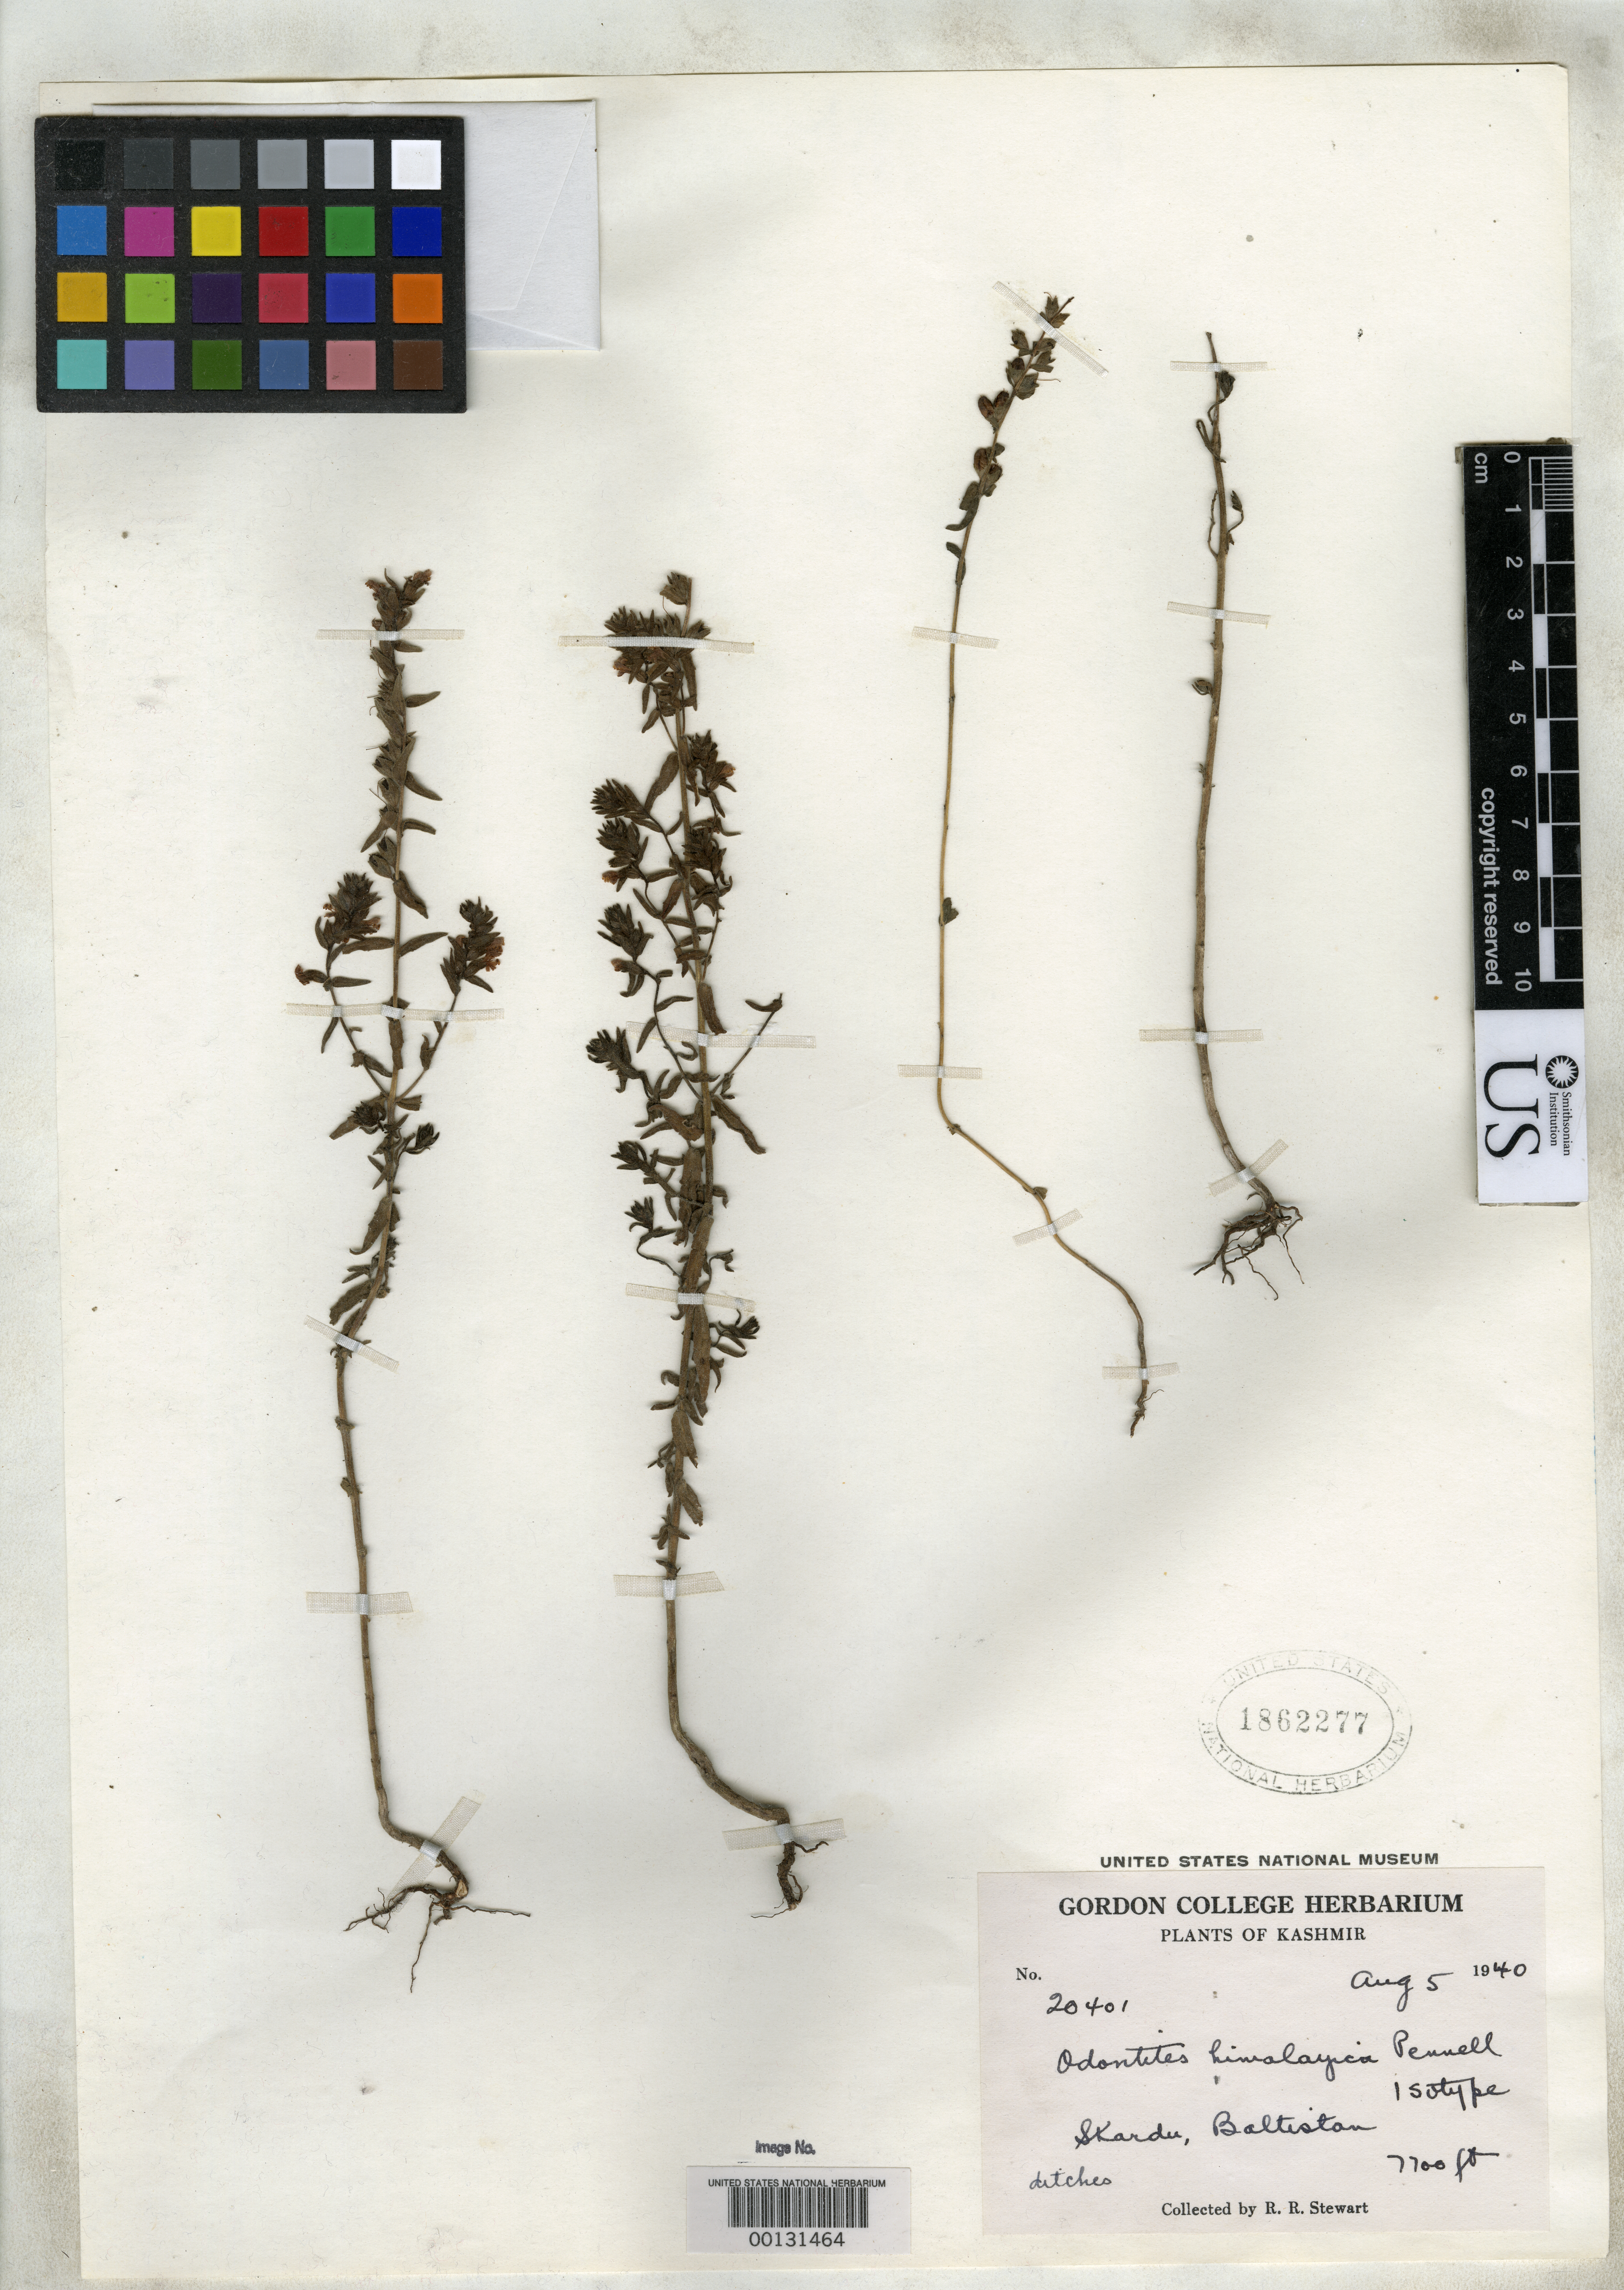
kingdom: Plantae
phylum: Tracheophyta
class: Magnoliopsida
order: Lamiales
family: Orobanchaceae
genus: Odontites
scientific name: Odontites himalayica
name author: Pennell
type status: Isotype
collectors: R. R. Stewart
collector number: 20401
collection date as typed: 05 Aug 1940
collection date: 1940-08-05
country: India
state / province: Jammu And Kashmir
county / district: Baltistan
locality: Skardu.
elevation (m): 2347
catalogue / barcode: US 1862277